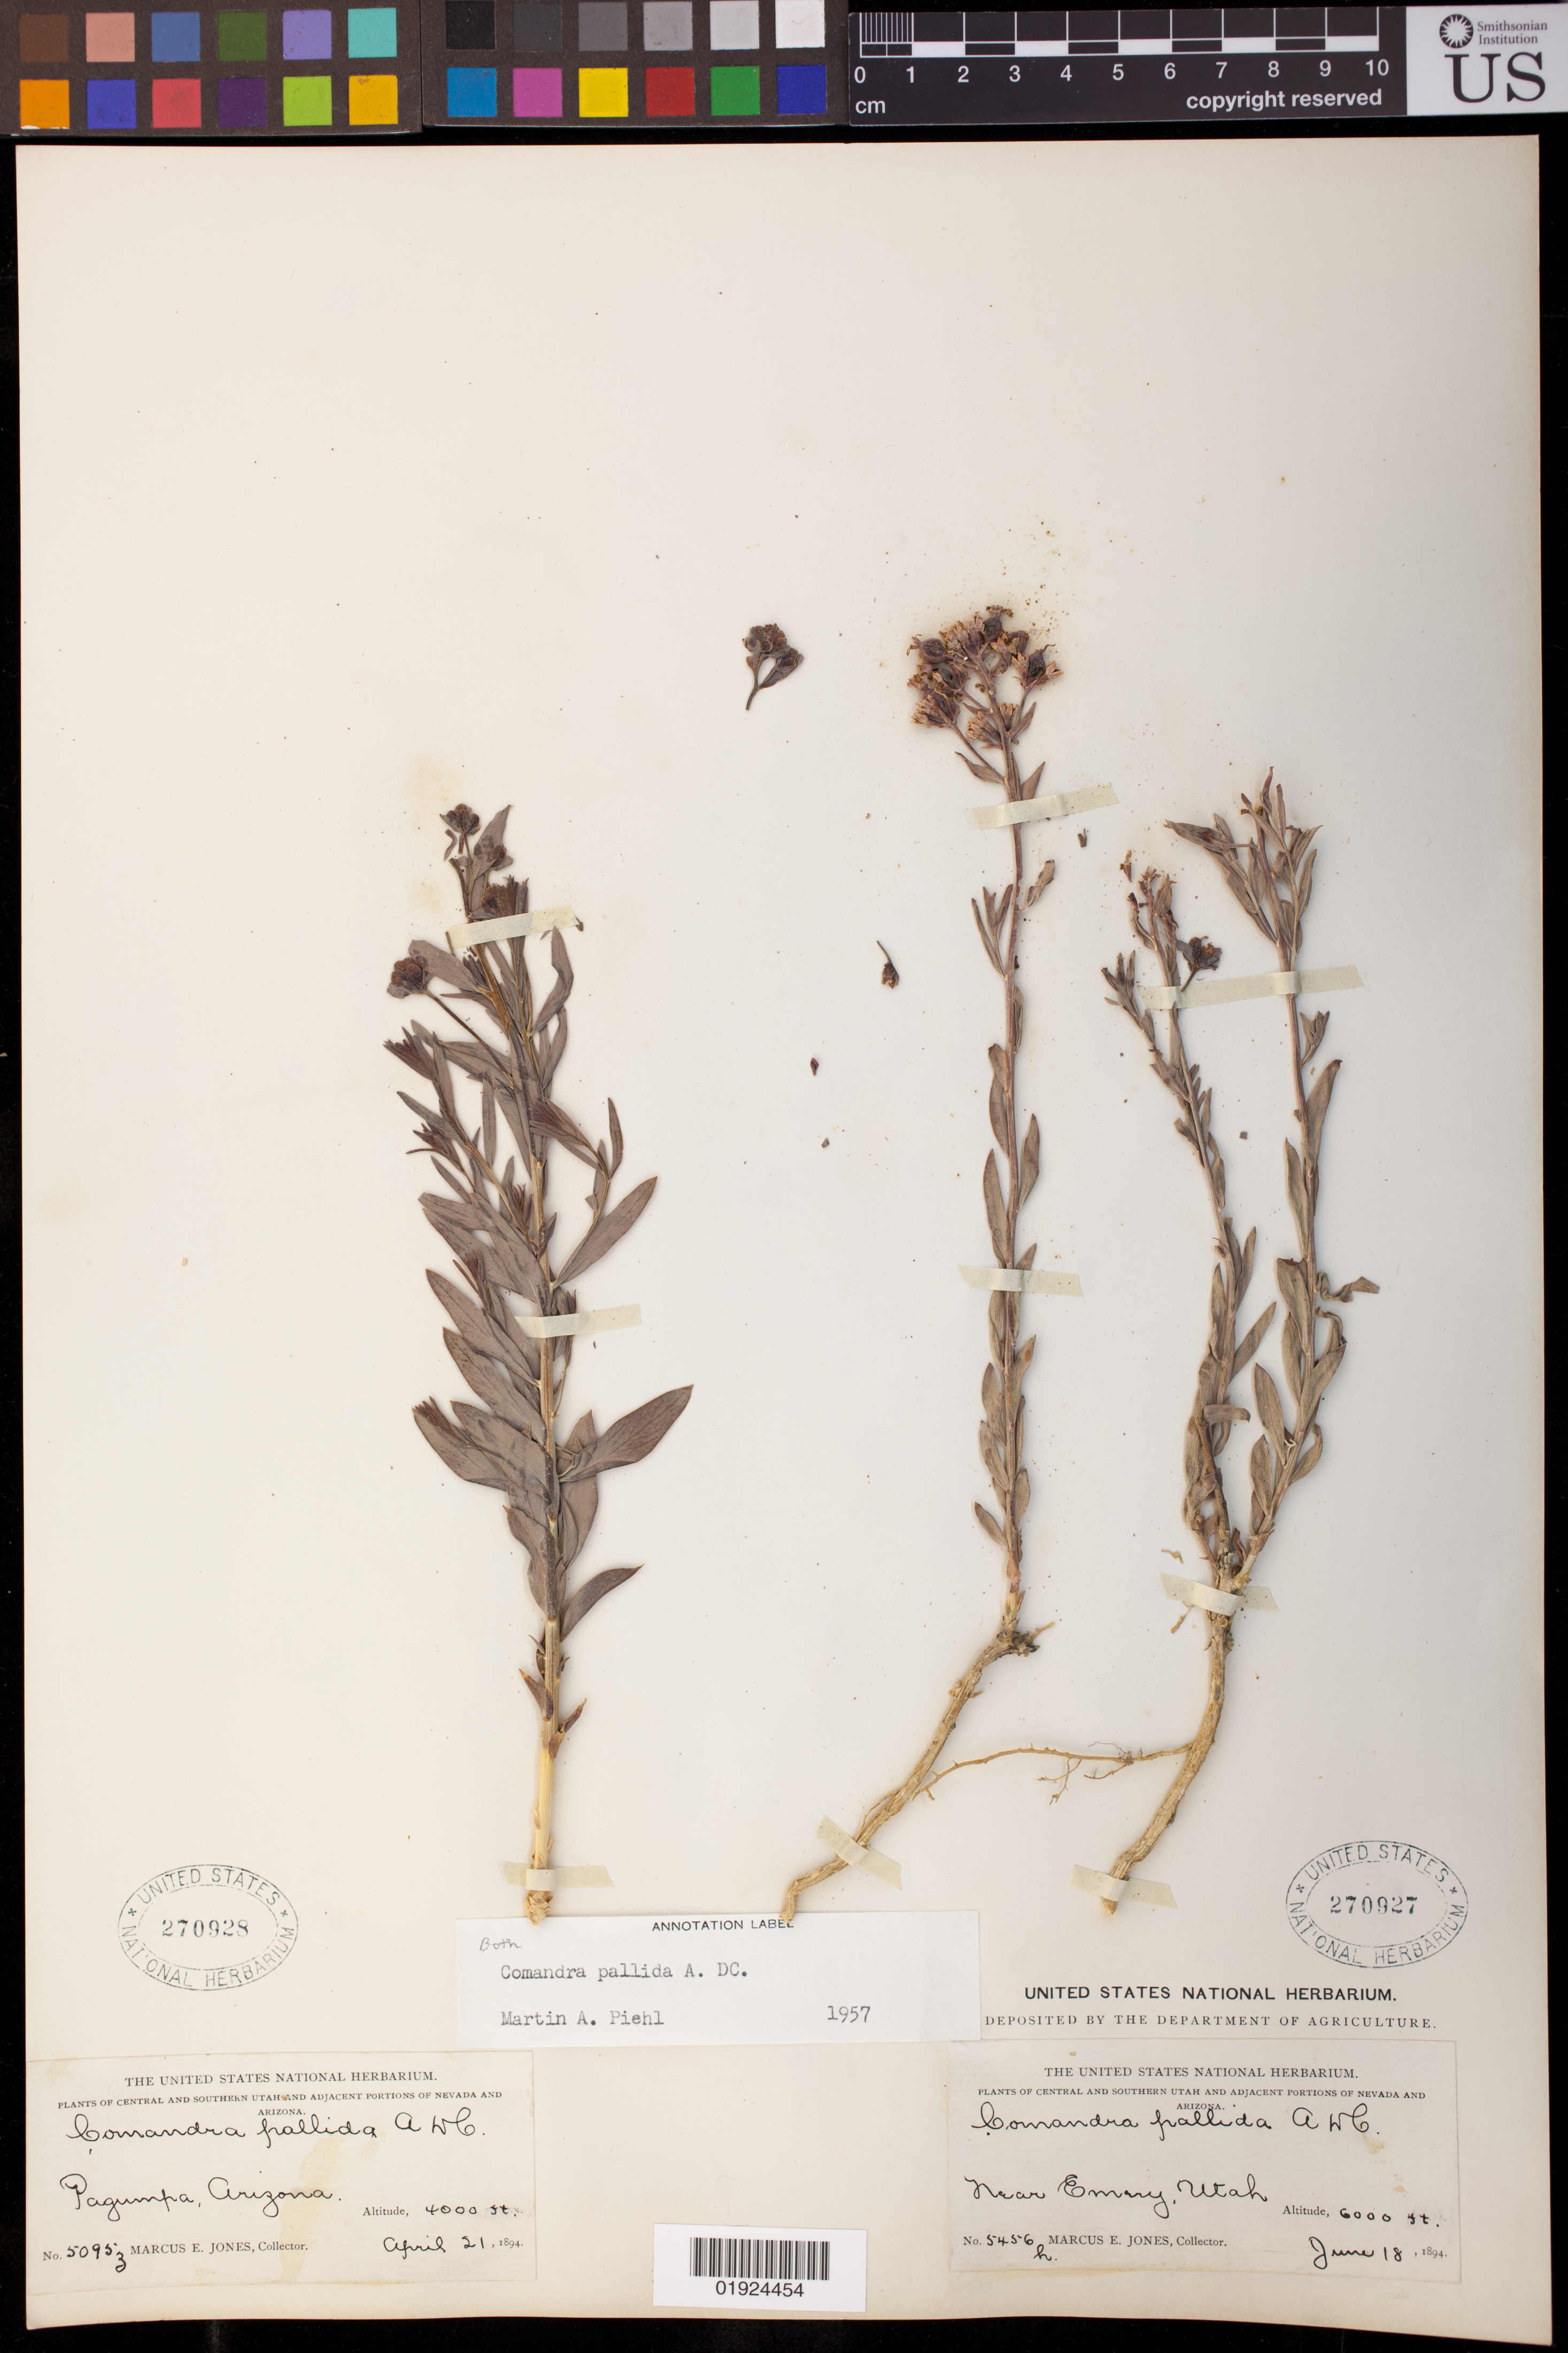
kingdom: Plantae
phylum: Tracheophyta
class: Magnoliopsida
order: Santalales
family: Comandraceae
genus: Comandra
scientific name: Comandra pallida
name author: A. DC.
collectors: M. E. Jones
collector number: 5456h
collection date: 1894-06-18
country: United States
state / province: Utah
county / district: Emery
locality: Near Emery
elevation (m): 1829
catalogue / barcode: US 270927